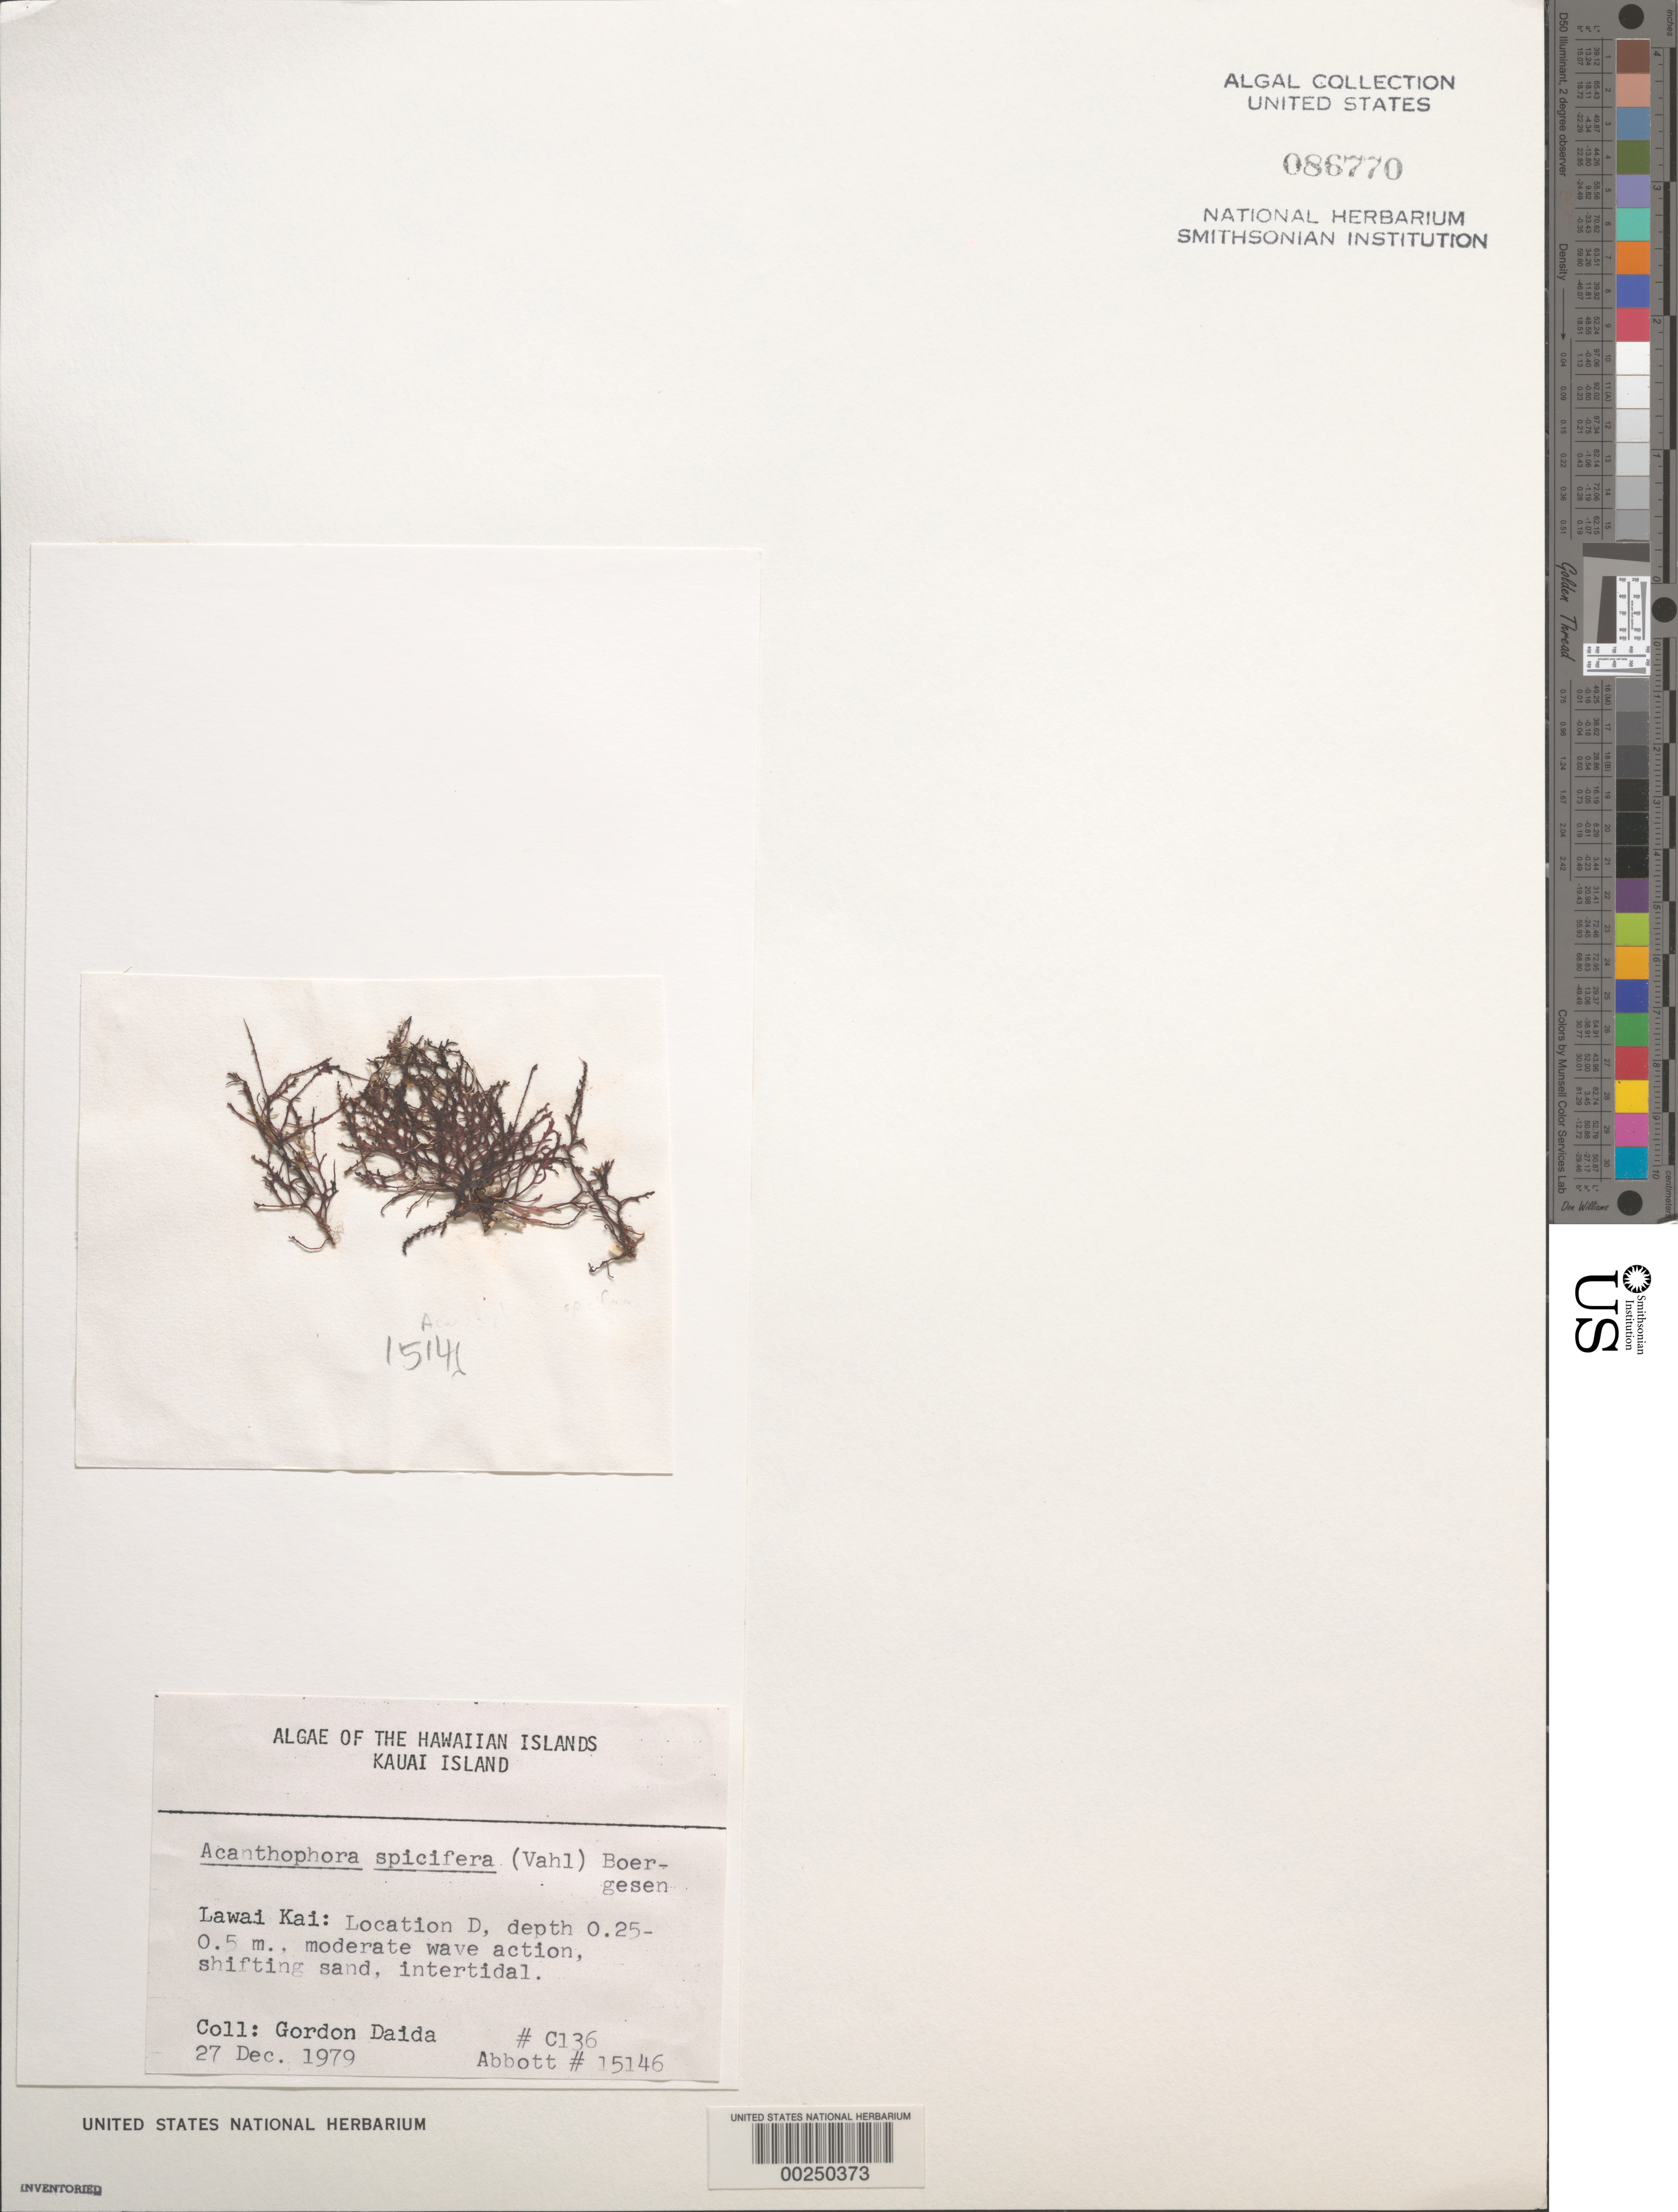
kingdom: Plantae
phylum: Rhodophyta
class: Florideophyceae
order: Ceramiales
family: Rhodomelaceae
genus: Acanthophora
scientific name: Acanthophora spicifera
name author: (Vahl) Børgesen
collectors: G. Daida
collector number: C136 & IAA 15146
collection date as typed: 27 Dec 1979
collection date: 1979-12-27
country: United States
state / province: Hawaii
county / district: Kauai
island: Kaua'i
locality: Lawai Kai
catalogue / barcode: US 86770